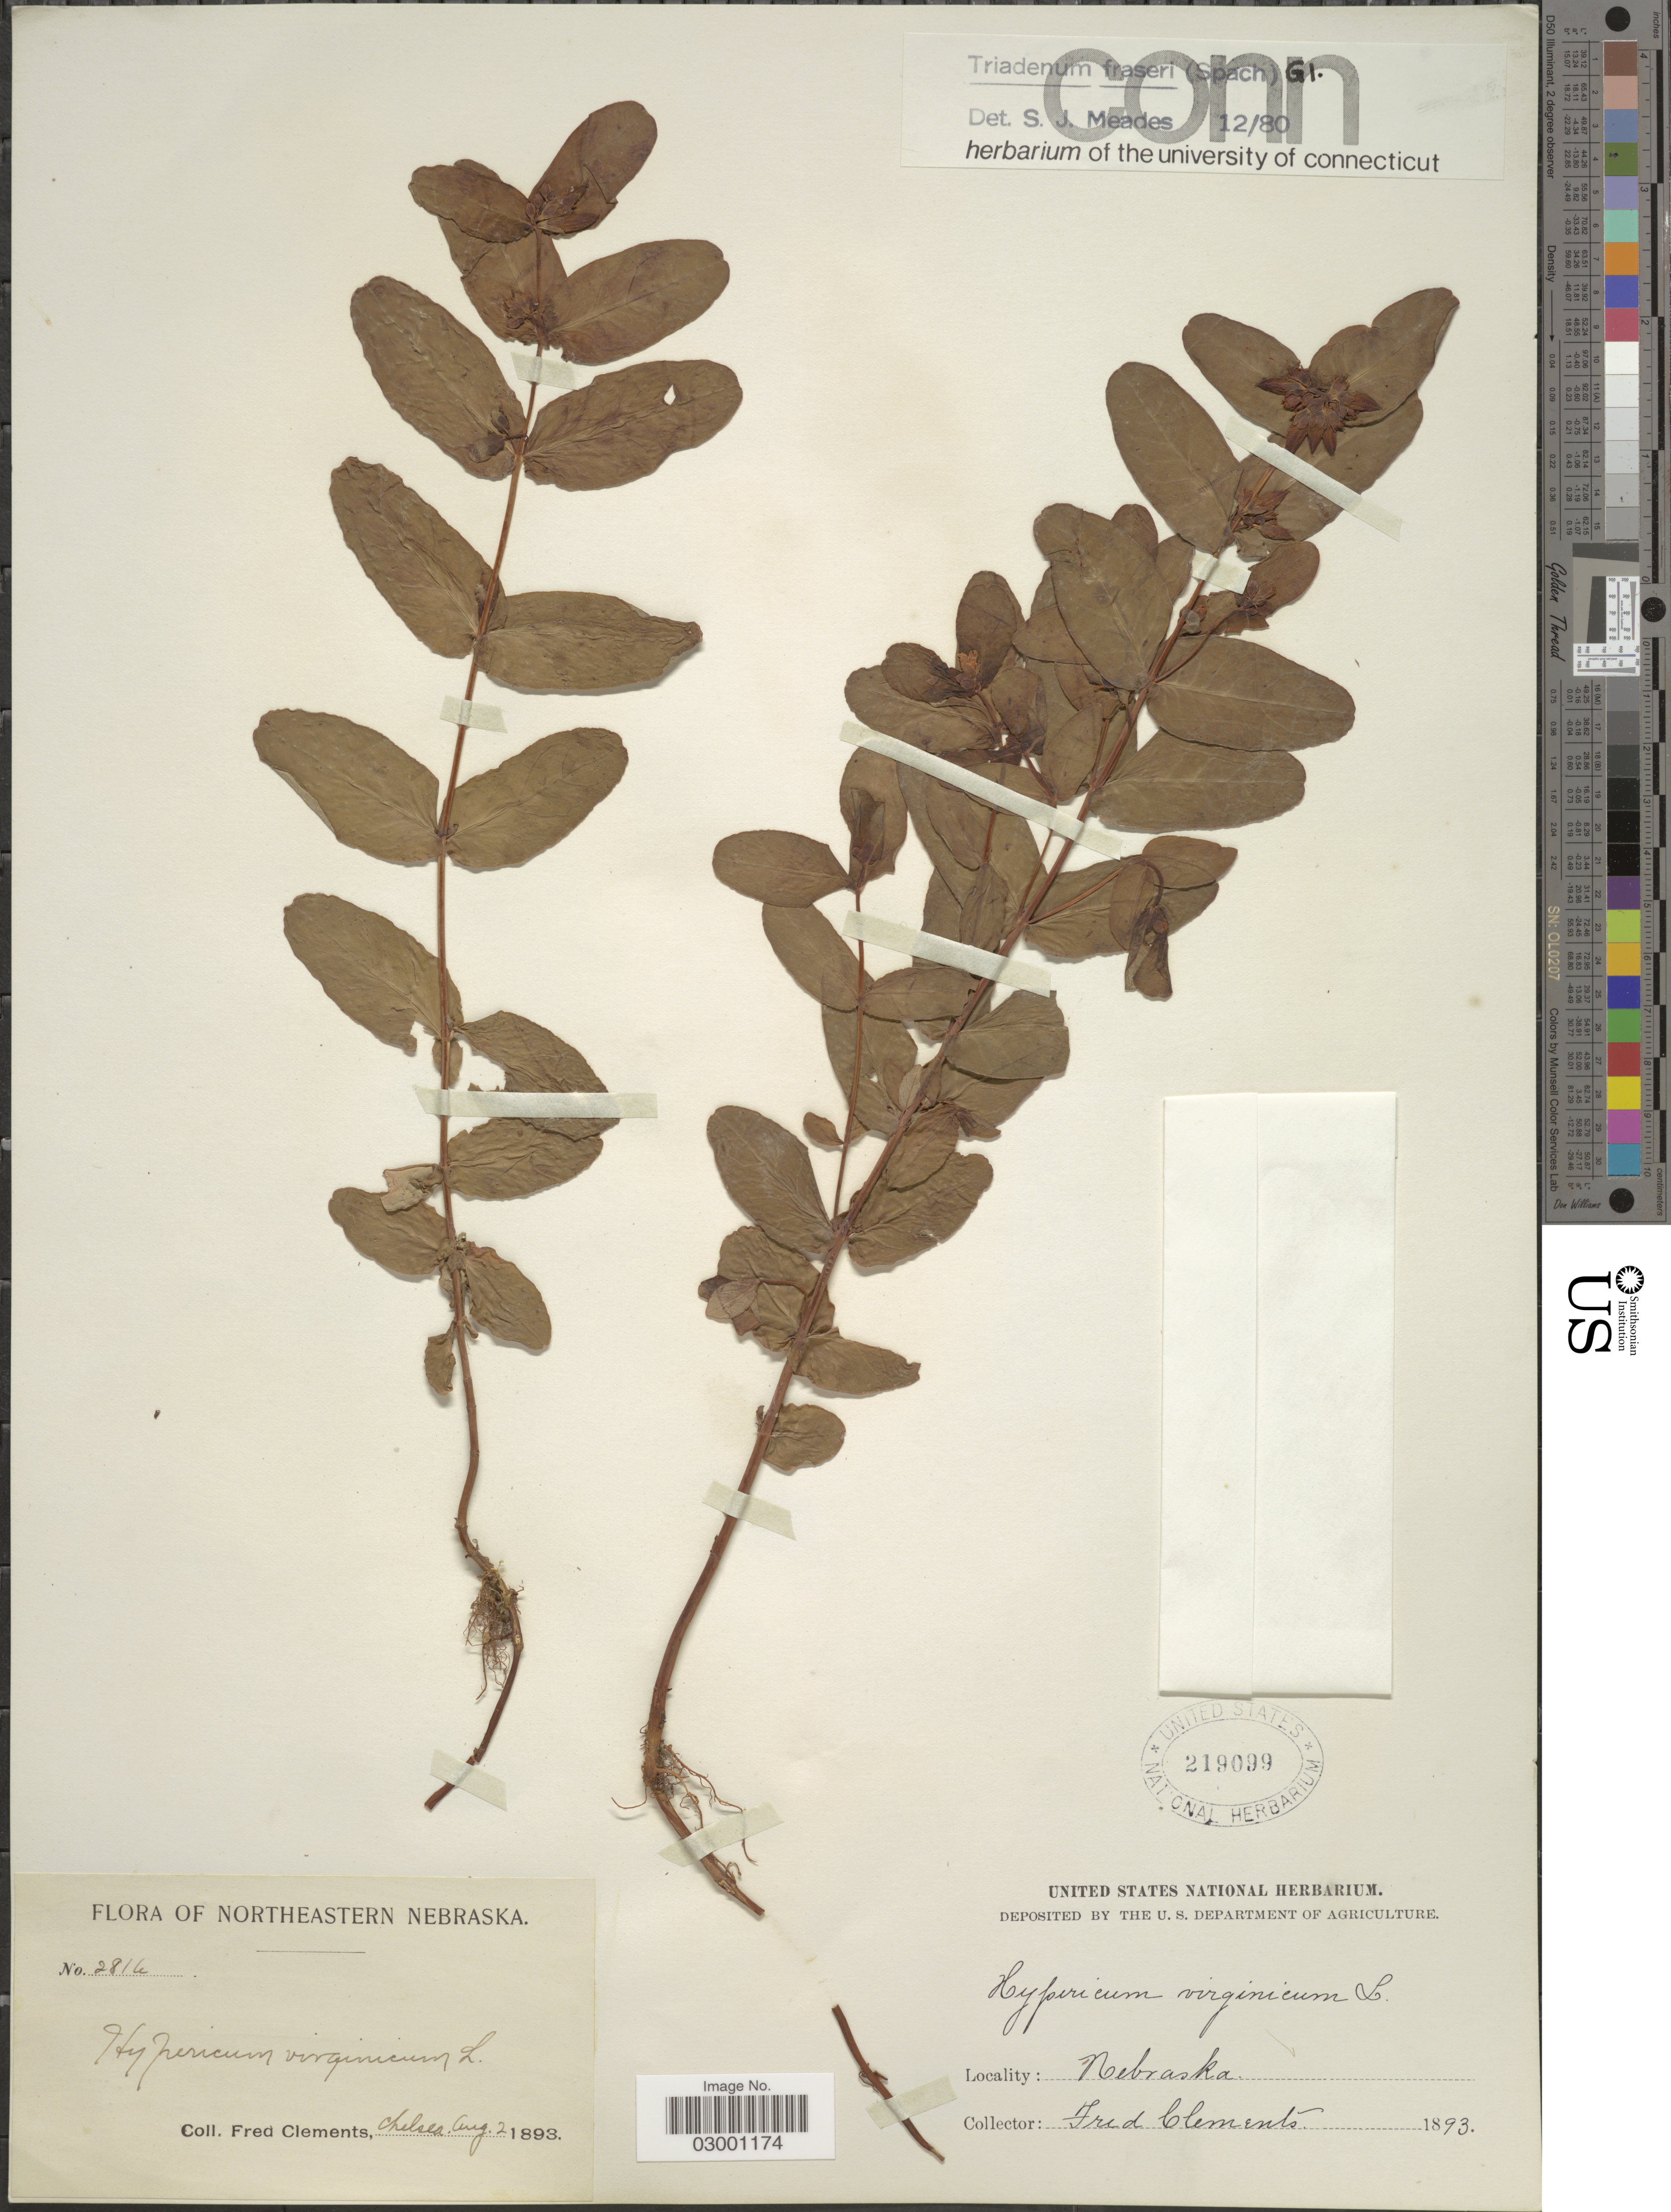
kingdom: Plantae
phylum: Tracheophyta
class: Magnoliopsida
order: Malpighiales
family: Hypericaceae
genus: Hypericum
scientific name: Hypericum fraseri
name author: Steud.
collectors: F. Clements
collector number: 2816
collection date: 1893-08-02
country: United States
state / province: Nebraska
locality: Chelsea, Northeastern Nebraska.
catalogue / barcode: US 219099